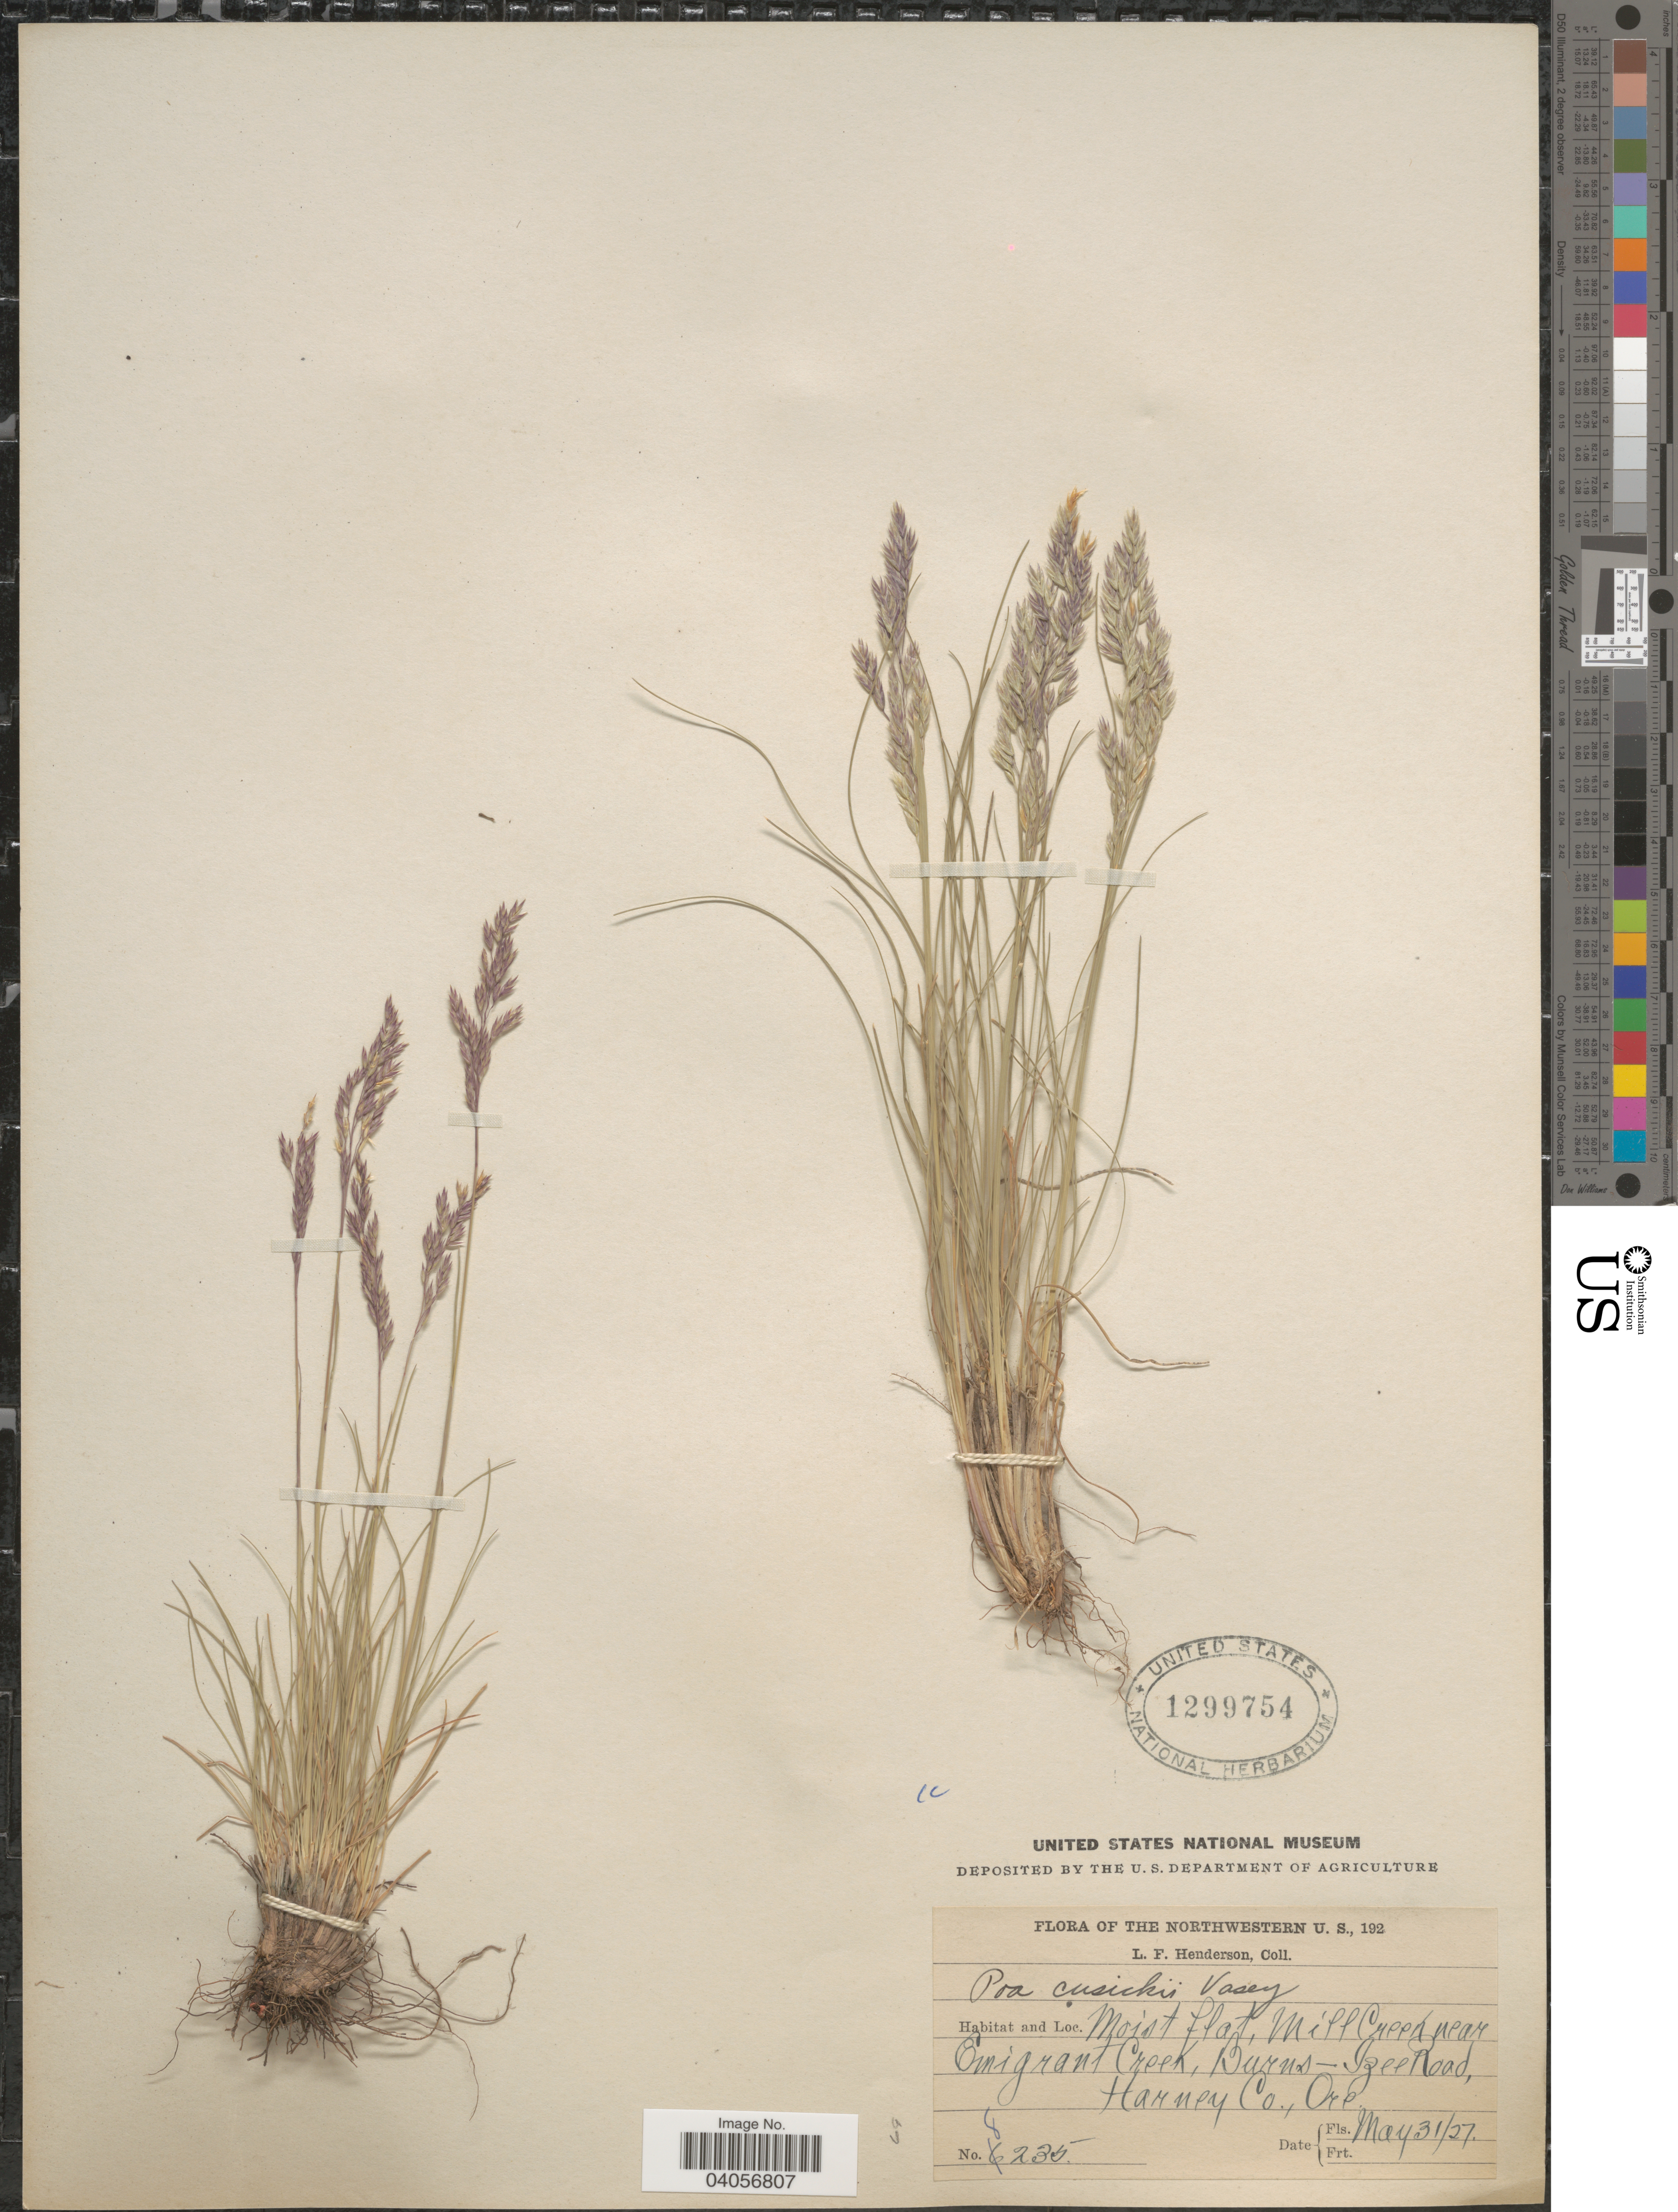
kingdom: Plantae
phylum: Tracheophyta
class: Liliopsida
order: Poales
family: Poaceae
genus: Poa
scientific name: Poa cusickii subsp. cusickii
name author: Vasey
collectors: L. Henderson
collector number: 8235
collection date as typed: Transcribed d/m/y: 31/5/27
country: United States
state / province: Oregon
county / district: Harney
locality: Moist flat, Mill Creek near Emigrant Creek, Burus- Izee Road, Harney Co.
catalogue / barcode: US 1299754